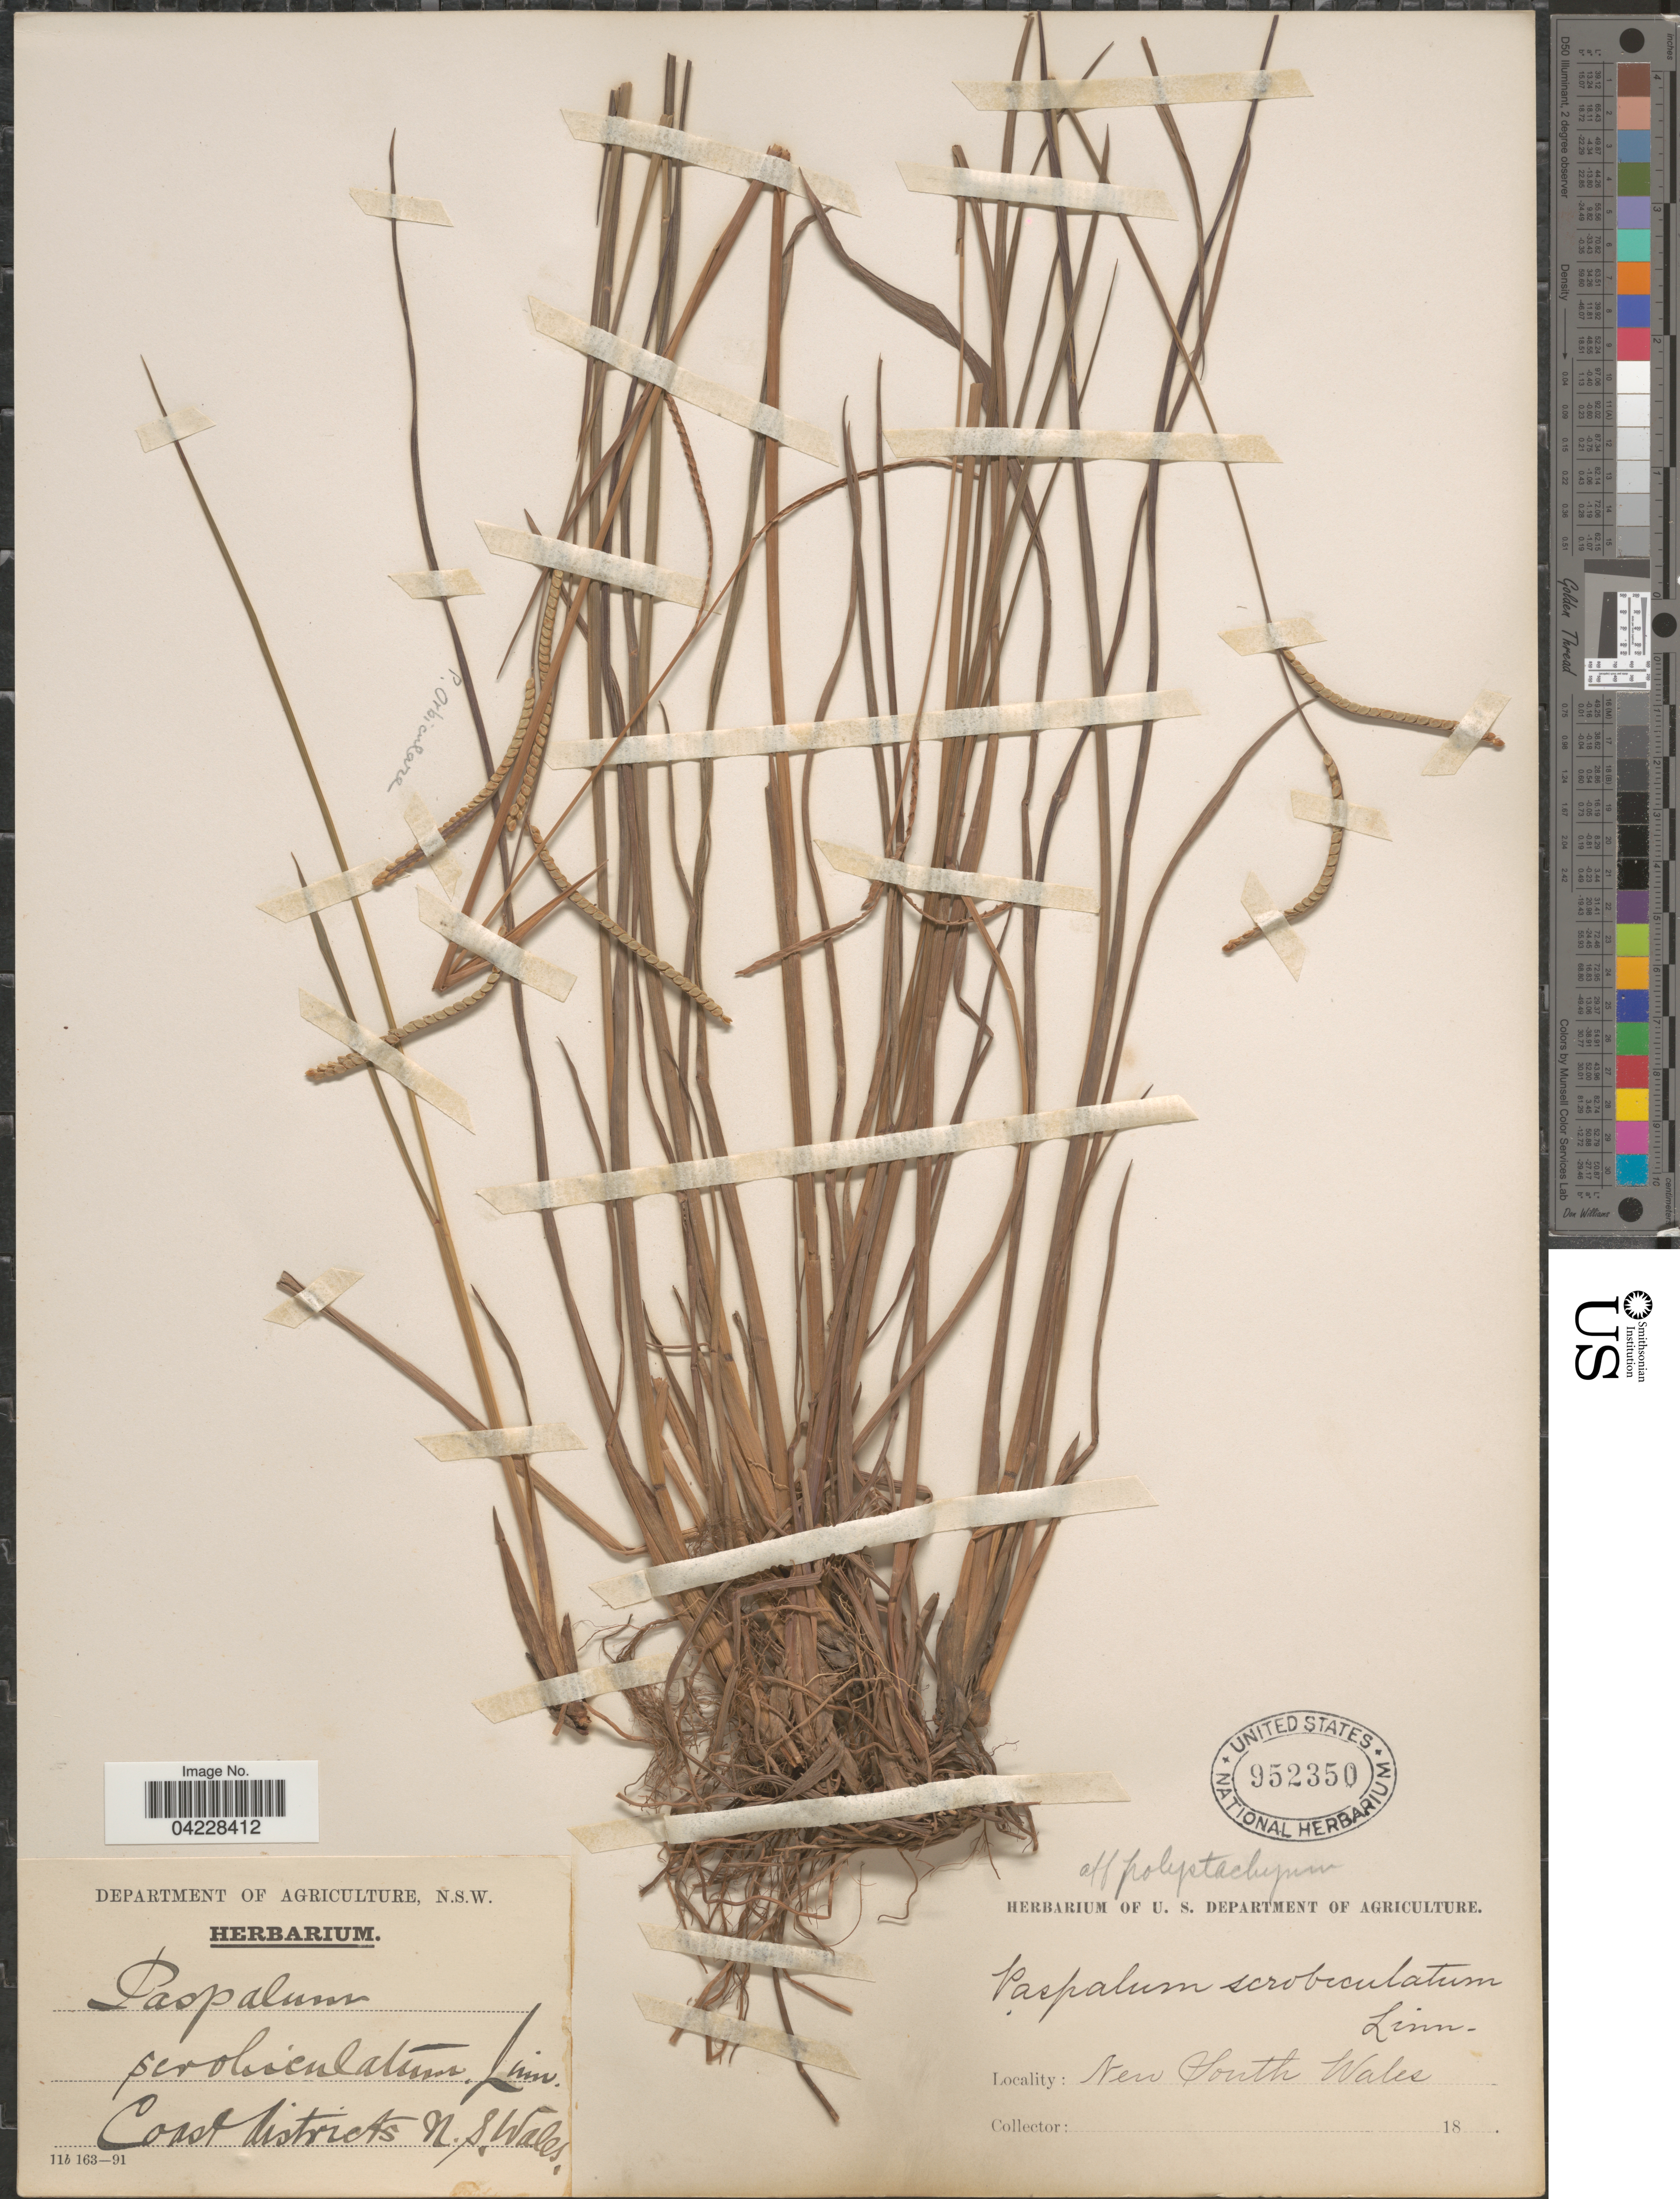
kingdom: Plantae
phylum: Tracheophyta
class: Liliopsida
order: Poales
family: Poaceae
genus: Paspalum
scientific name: Paspalum scrobiculatum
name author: L.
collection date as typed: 18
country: Australia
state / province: New South Wales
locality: Coast districts. N.S.Wales.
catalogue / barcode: US 952350